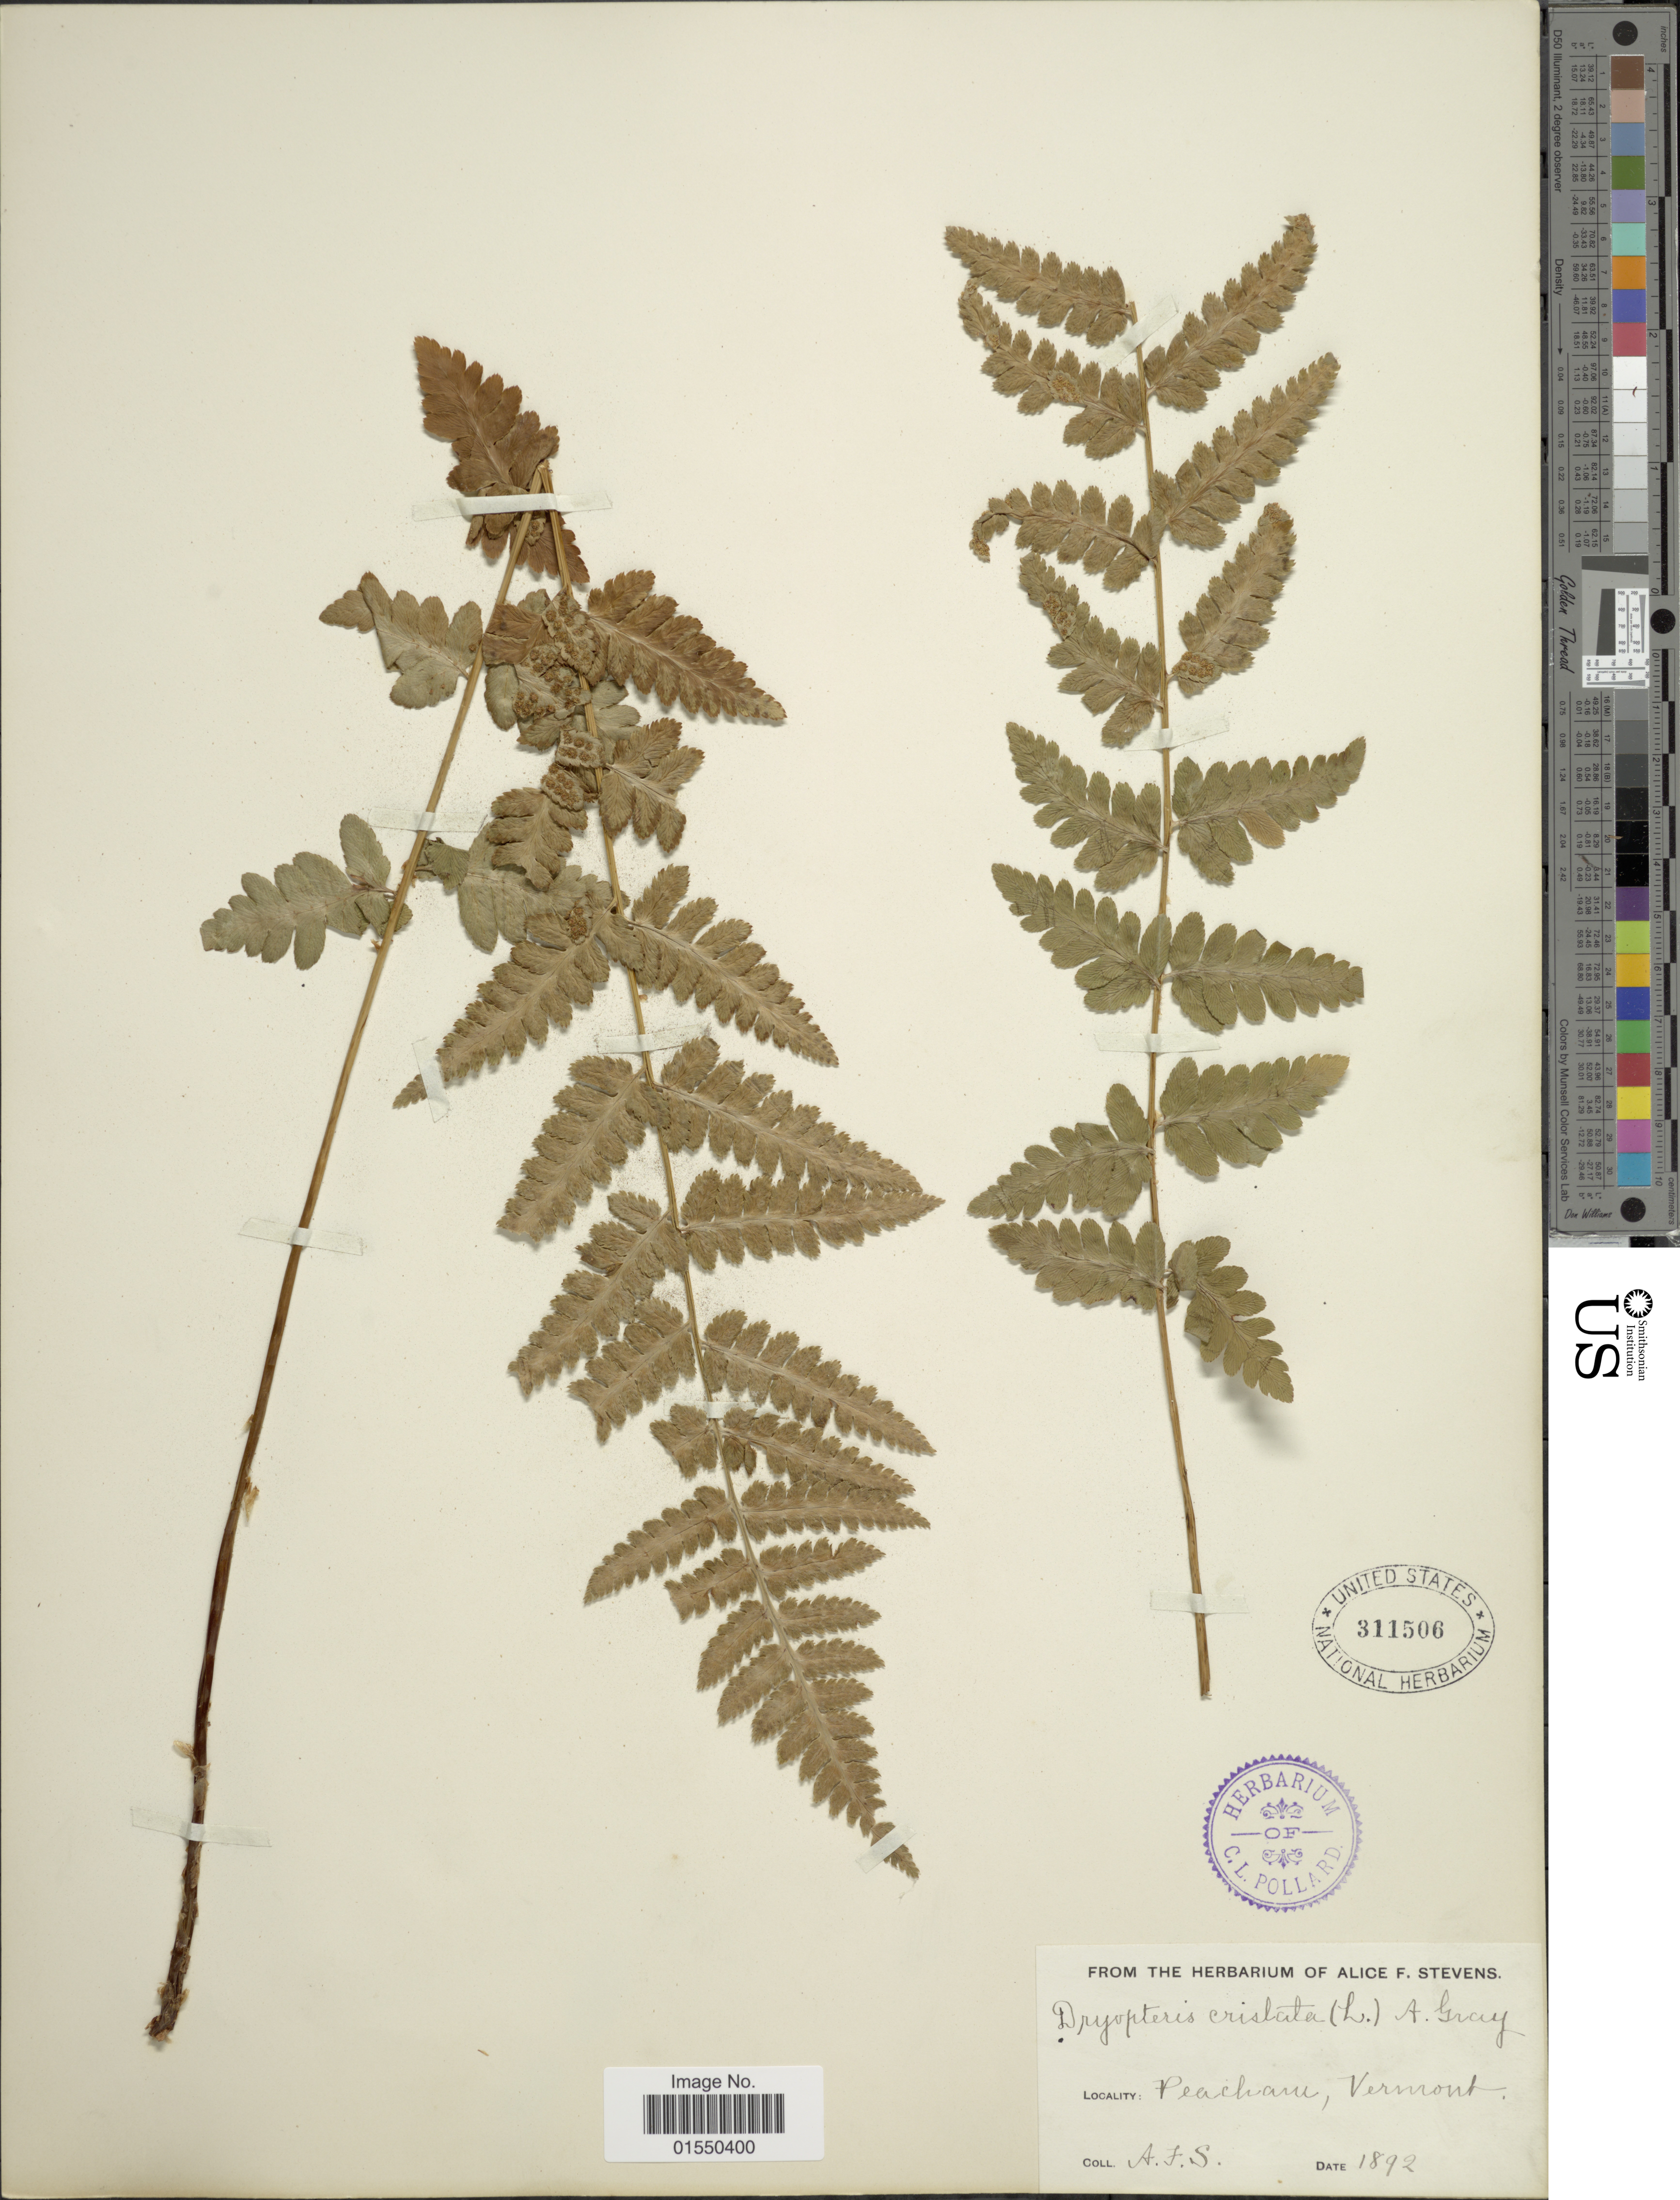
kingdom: Plantae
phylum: Tracheophyta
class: Polypodiopsida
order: Polypodiales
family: Dryopteridaceae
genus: Dryopteris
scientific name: Dryopteris cristata var. spinulosa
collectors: A. Stevens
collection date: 1892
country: United States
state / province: Vermont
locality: Peacham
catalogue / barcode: US 311506